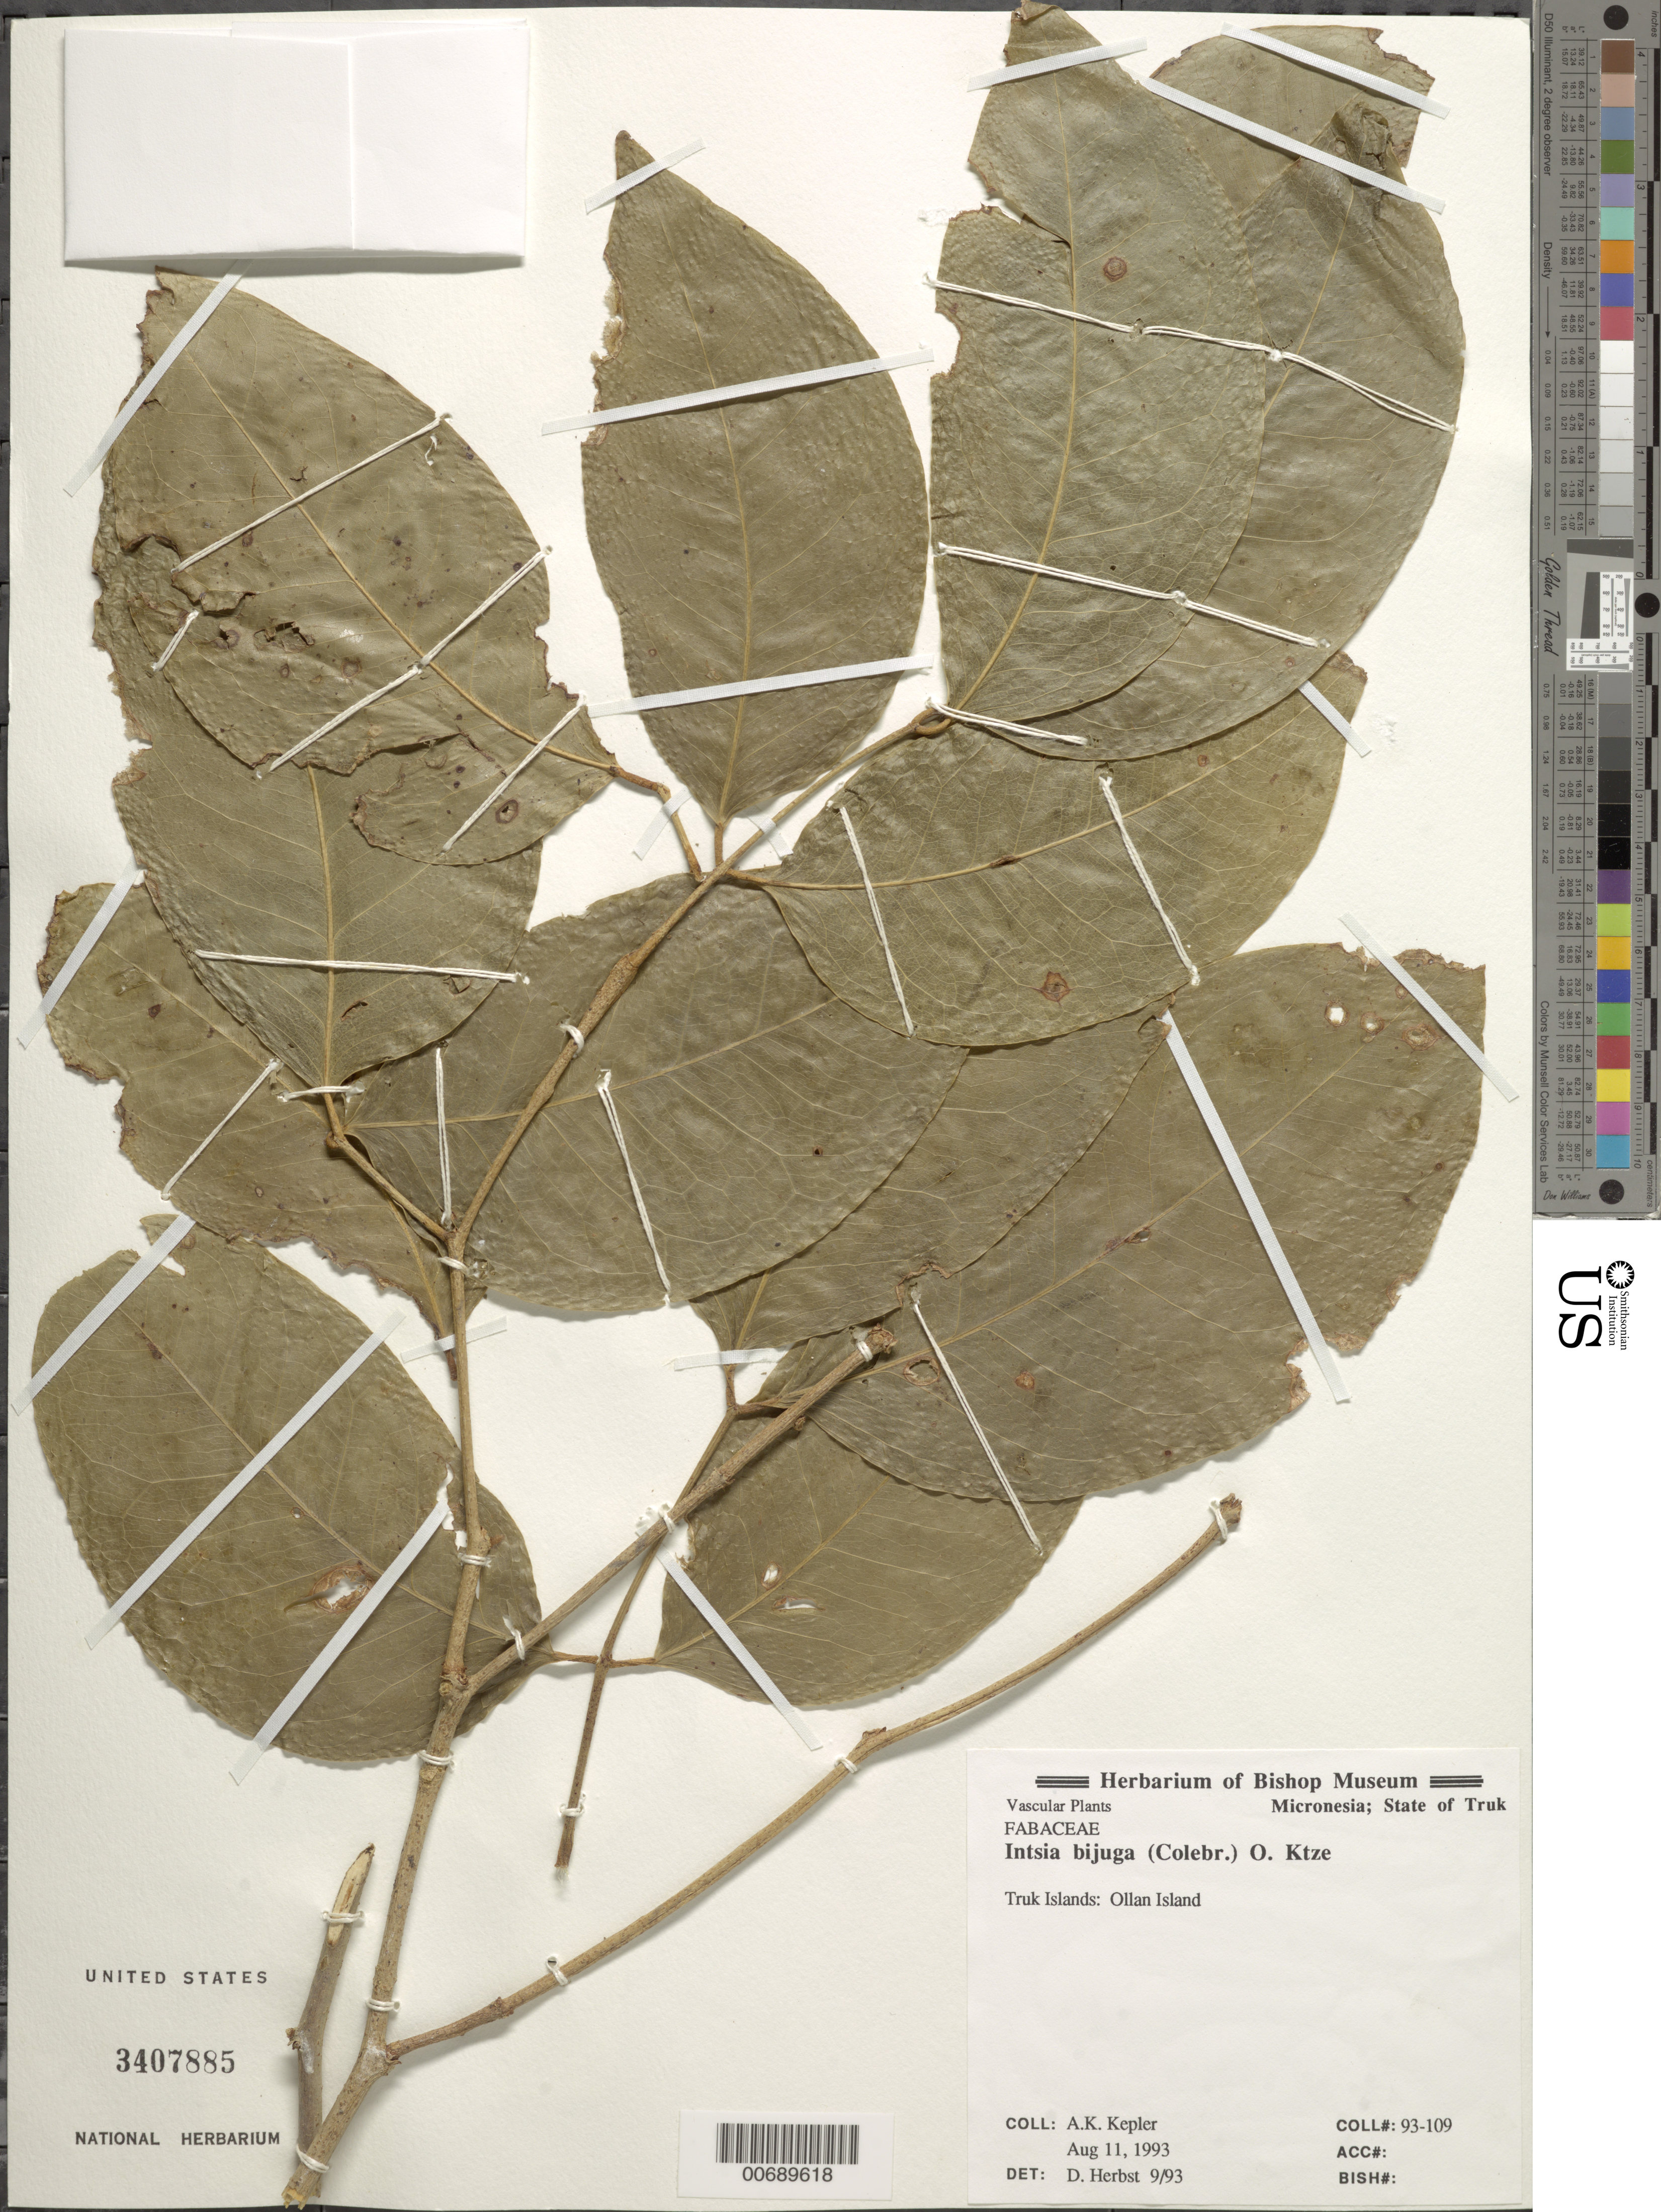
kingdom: Plantae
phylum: Tracheophyta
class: Magnoliopsida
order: Fabales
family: Fabaceae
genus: Intsia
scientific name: Intsia bijuga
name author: (Colebr.) Kuntze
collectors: A. K. Kepler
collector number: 93-109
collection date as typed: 11 Aug 1993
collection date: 1993-08-11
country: Micronesia, Federated States of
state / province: Truk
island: Ollan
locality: Onnang I. [Ollan I. = Onnang I.]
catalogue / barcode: US 3407885